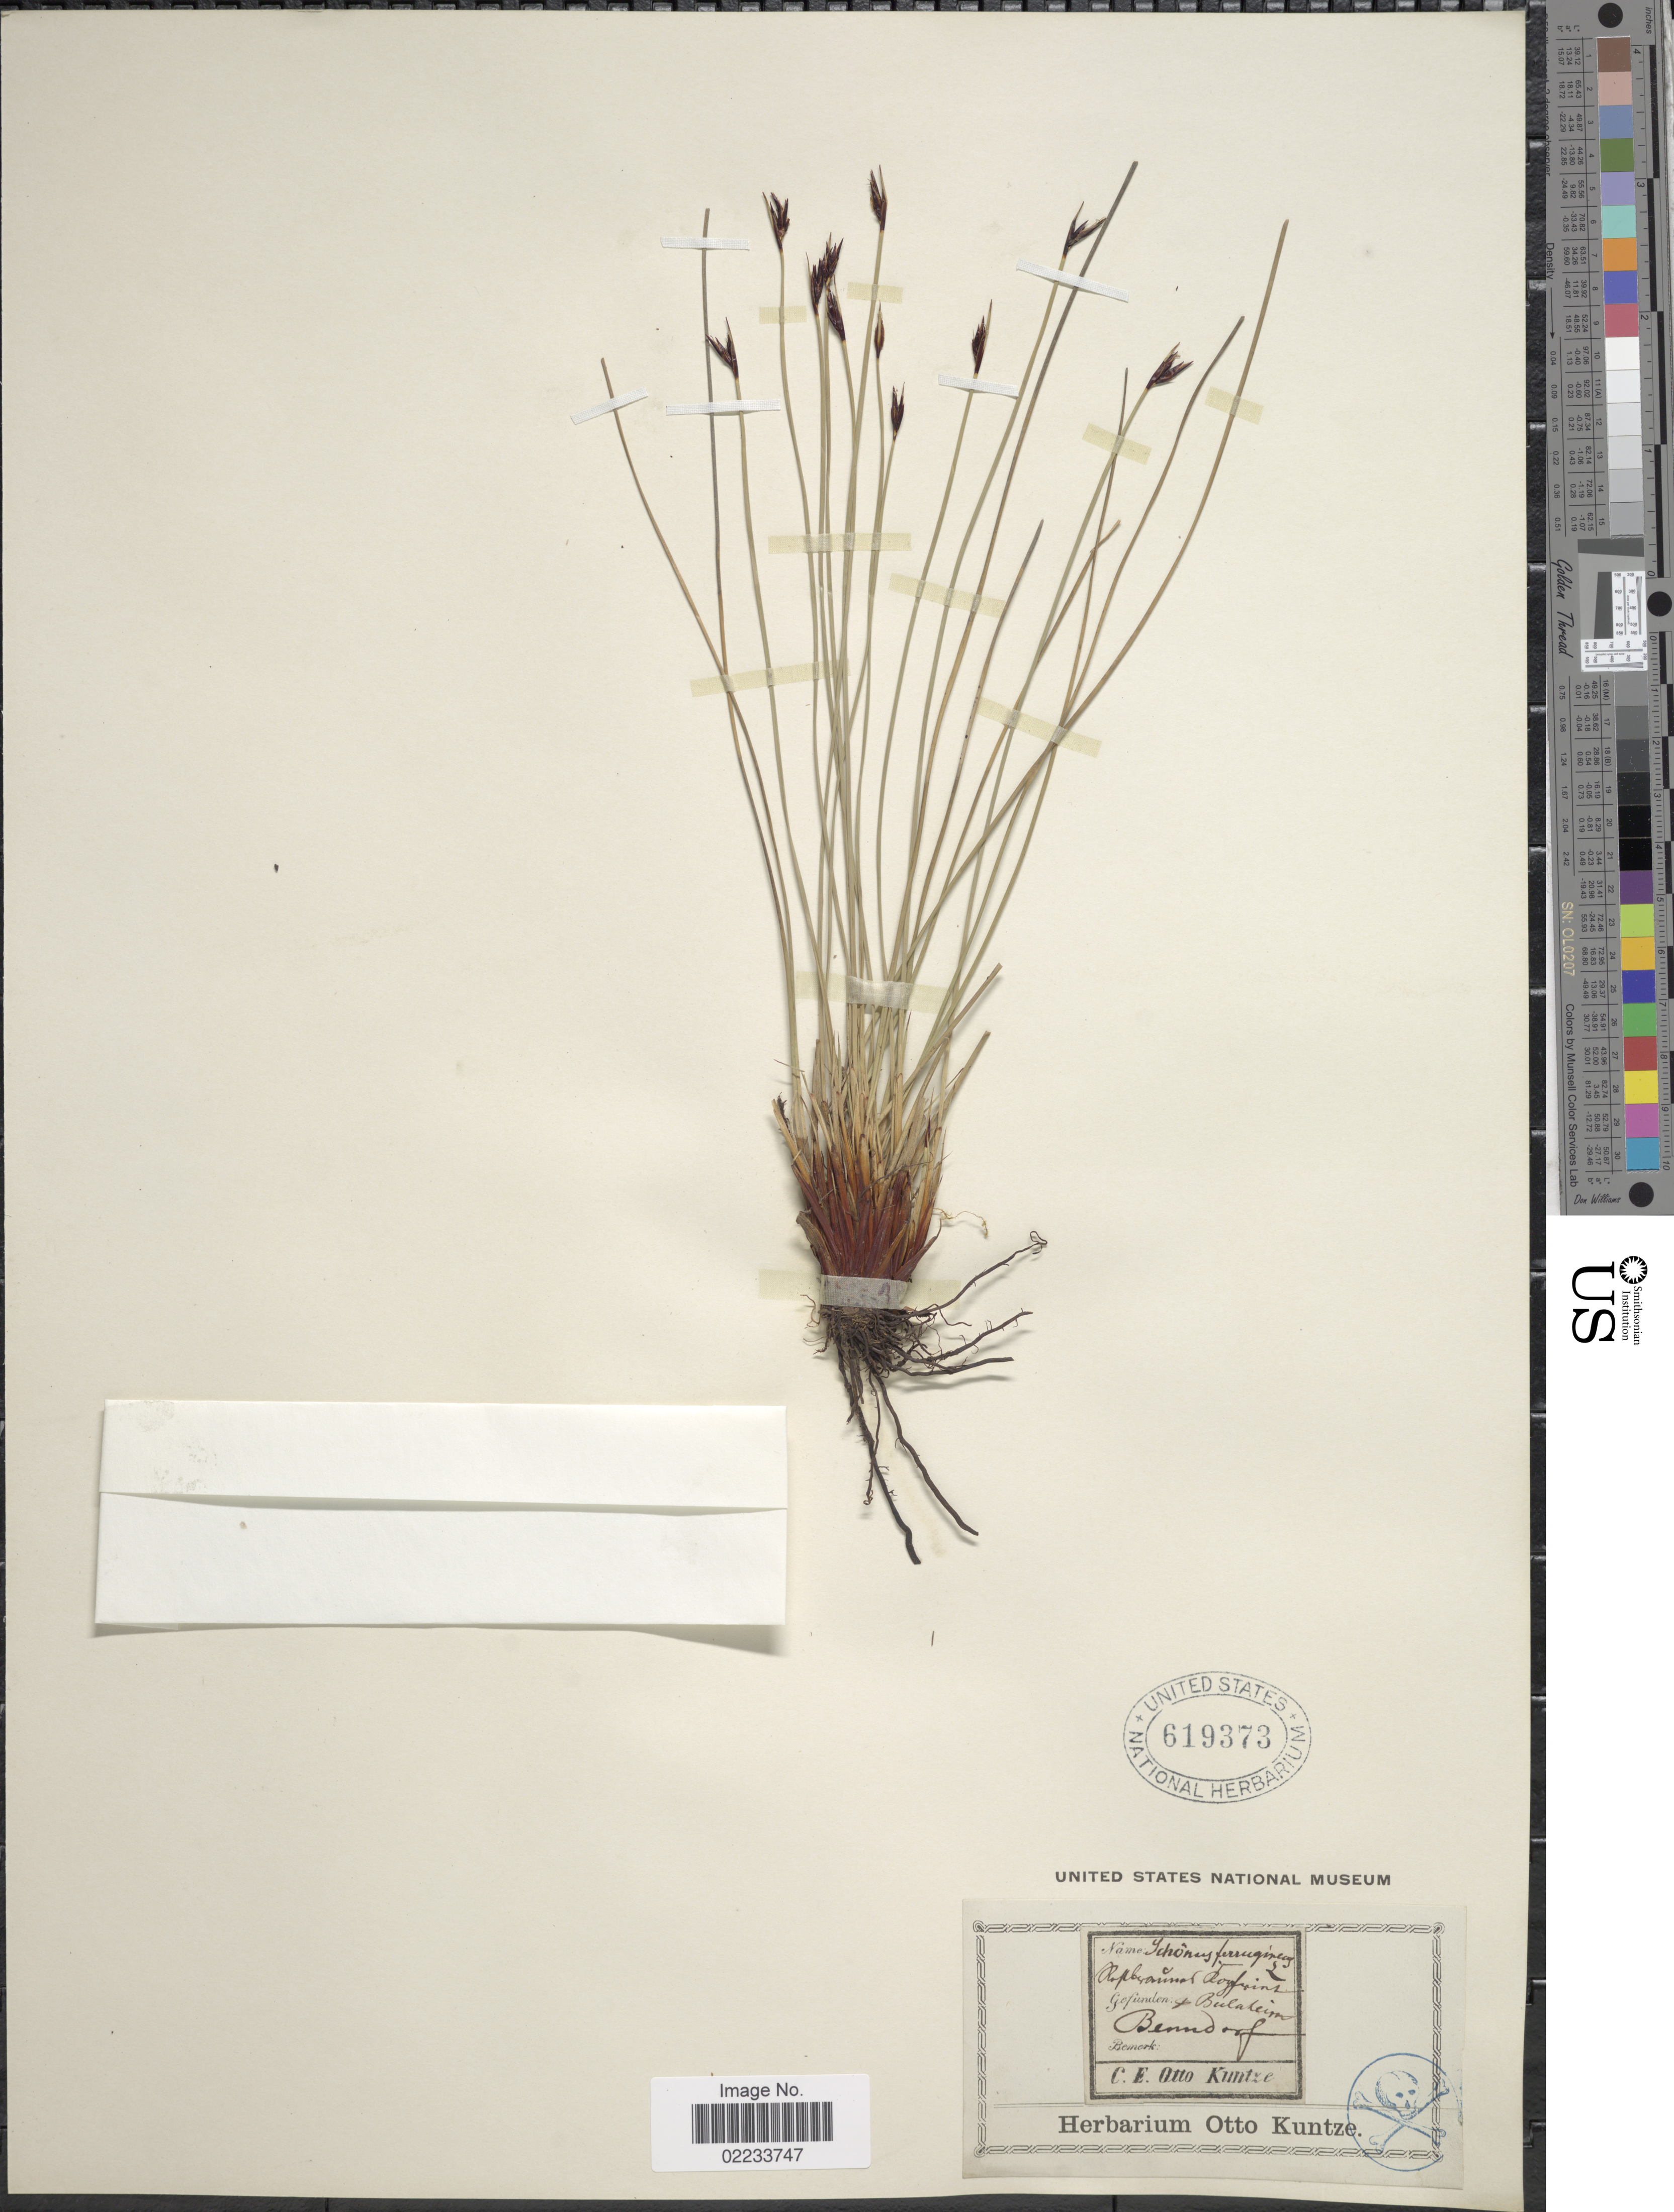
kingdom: Plantae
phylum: Tracheophyta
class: Liliopsida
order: Poales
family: Cyperaceae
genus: Schoenus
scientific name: Schoenus ferrugineus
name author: L.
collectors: C.E.O. Kuntze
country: Germany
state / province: Sachsen-Anhalt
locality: Bulatein [interpreted] Benndorf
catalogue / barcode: US 619373